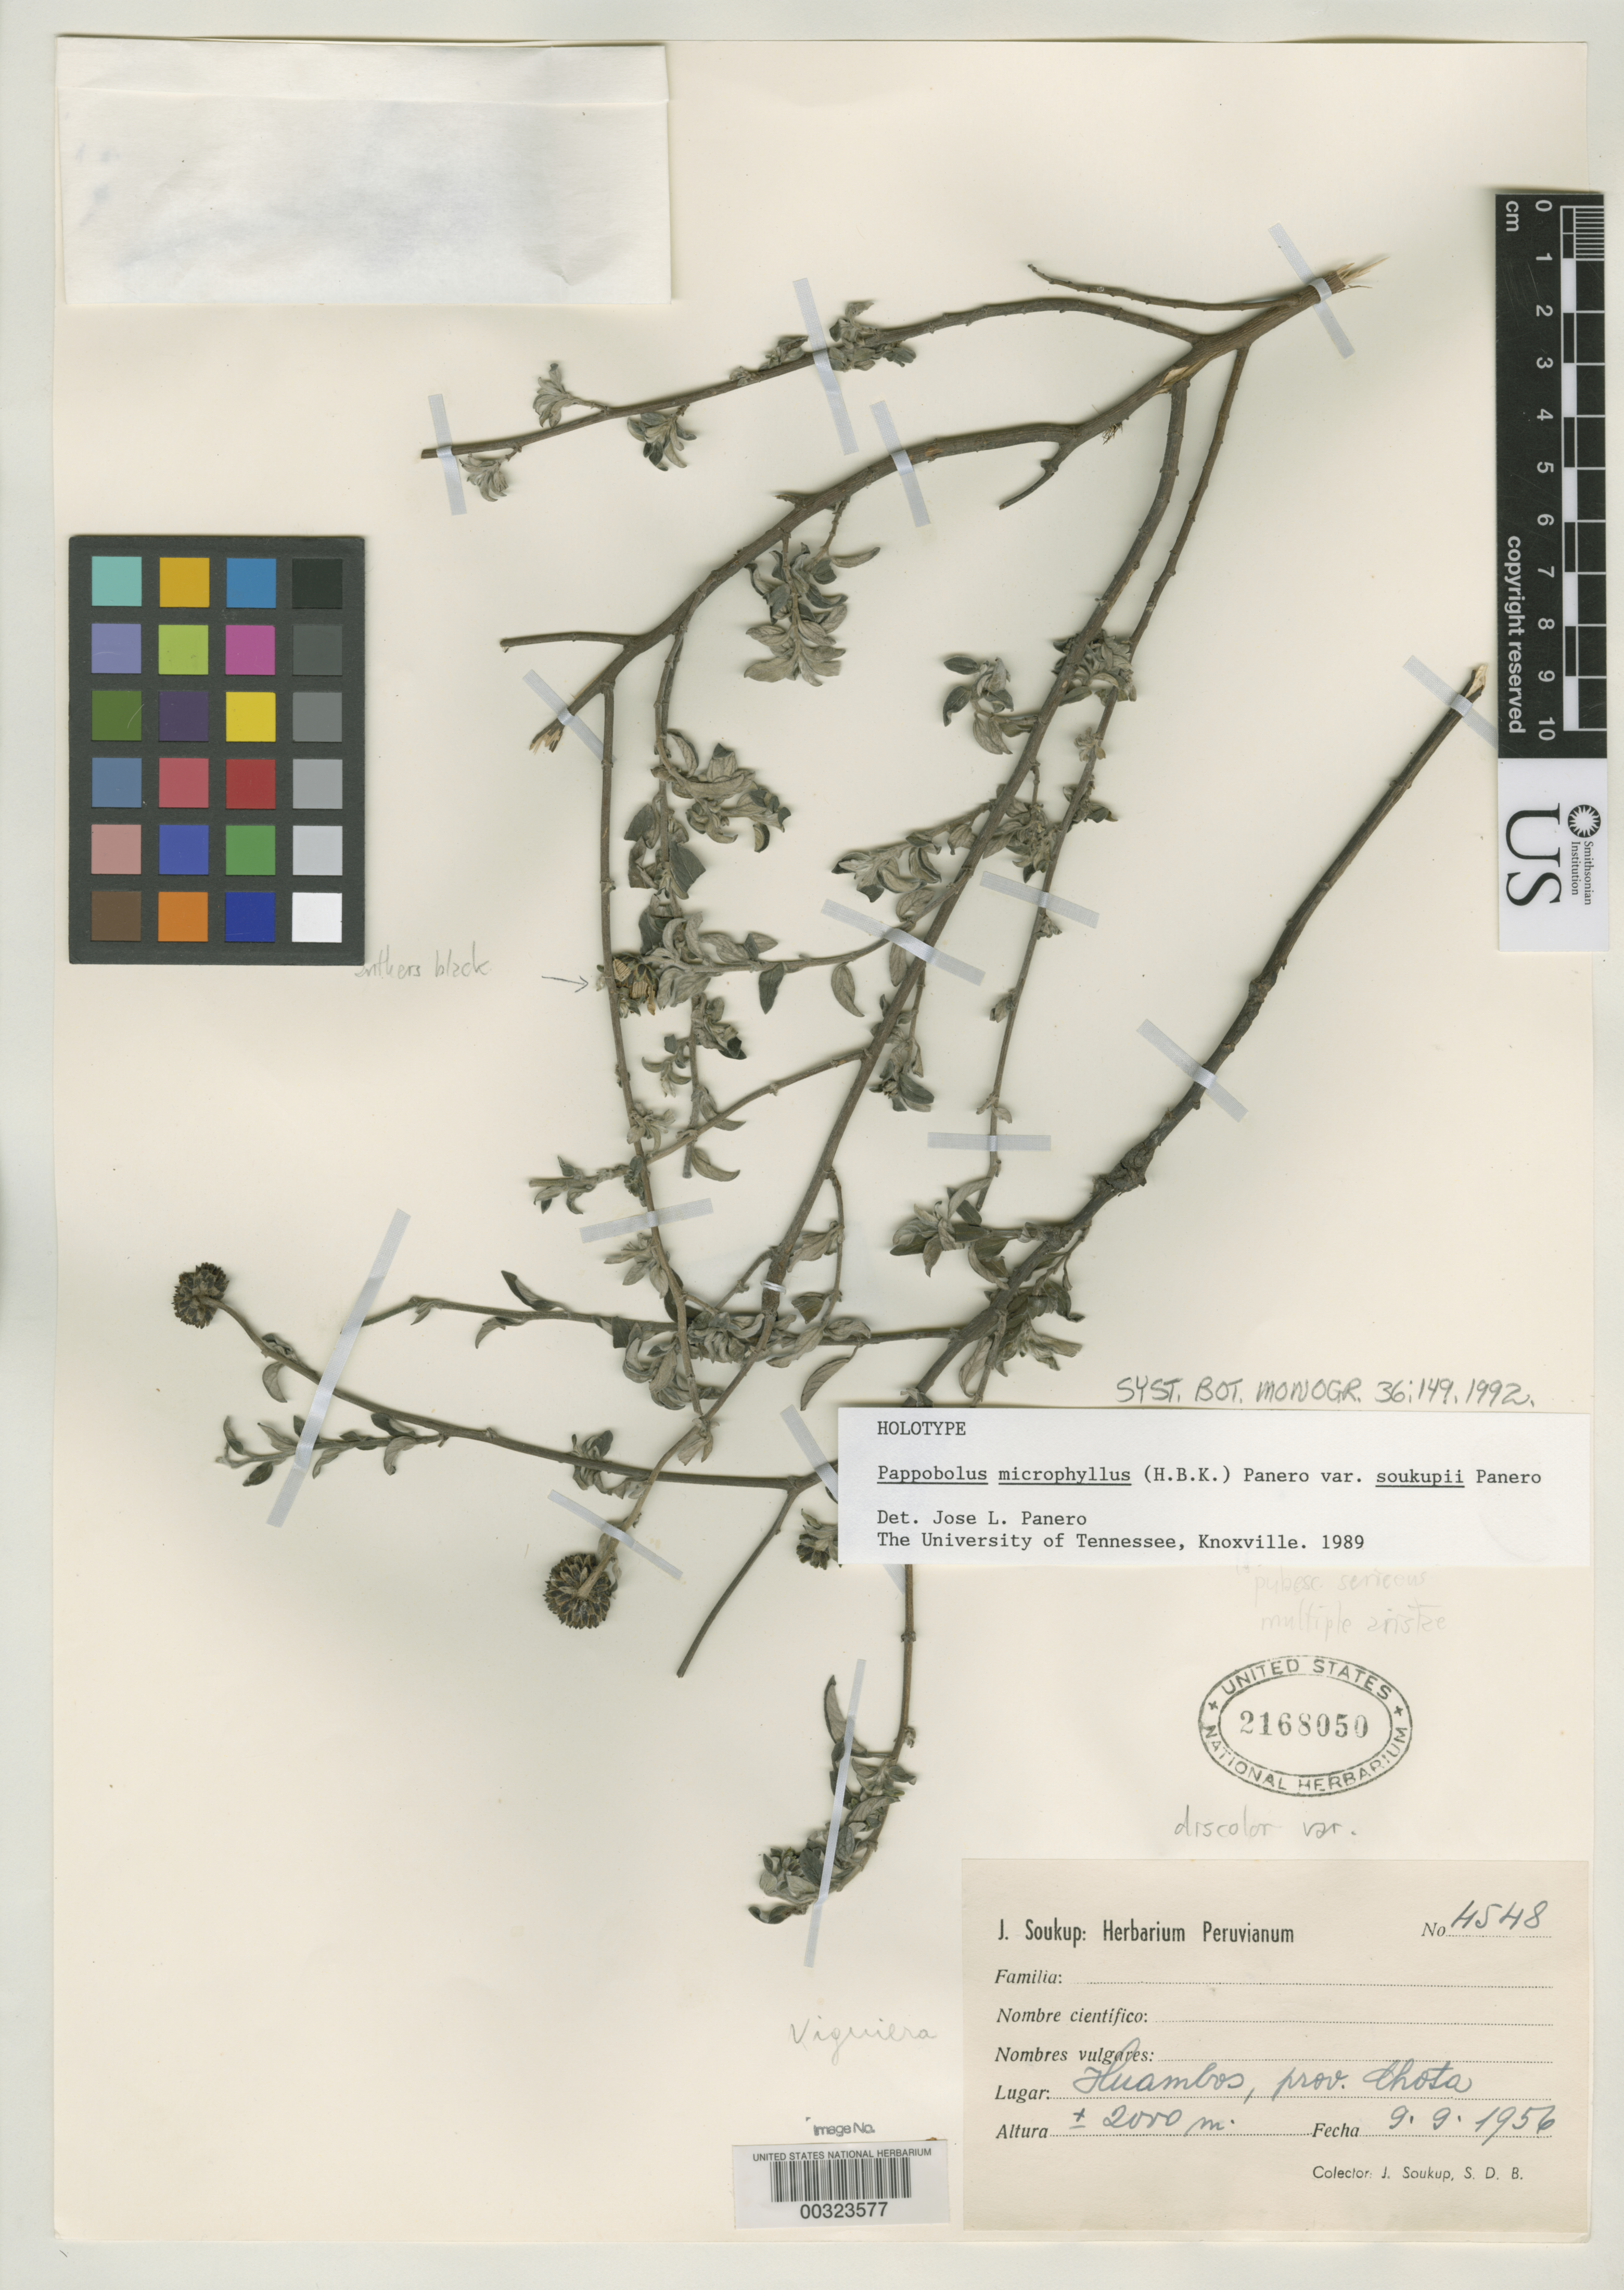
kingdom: Plantae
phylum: Tracheophyta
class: Magnoliopsida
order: Asterales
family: Asteraceae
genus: Pappobolus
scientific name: Pappobolus microphyllus var. soukupii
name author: Panero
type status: Holotype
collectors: J. J. Soukup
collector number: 4548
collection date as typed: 09 Sep 1956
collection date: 1956-09-09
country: Peru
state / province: Cajamarca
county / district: Chota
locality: Huambos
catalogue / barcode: US 2168050